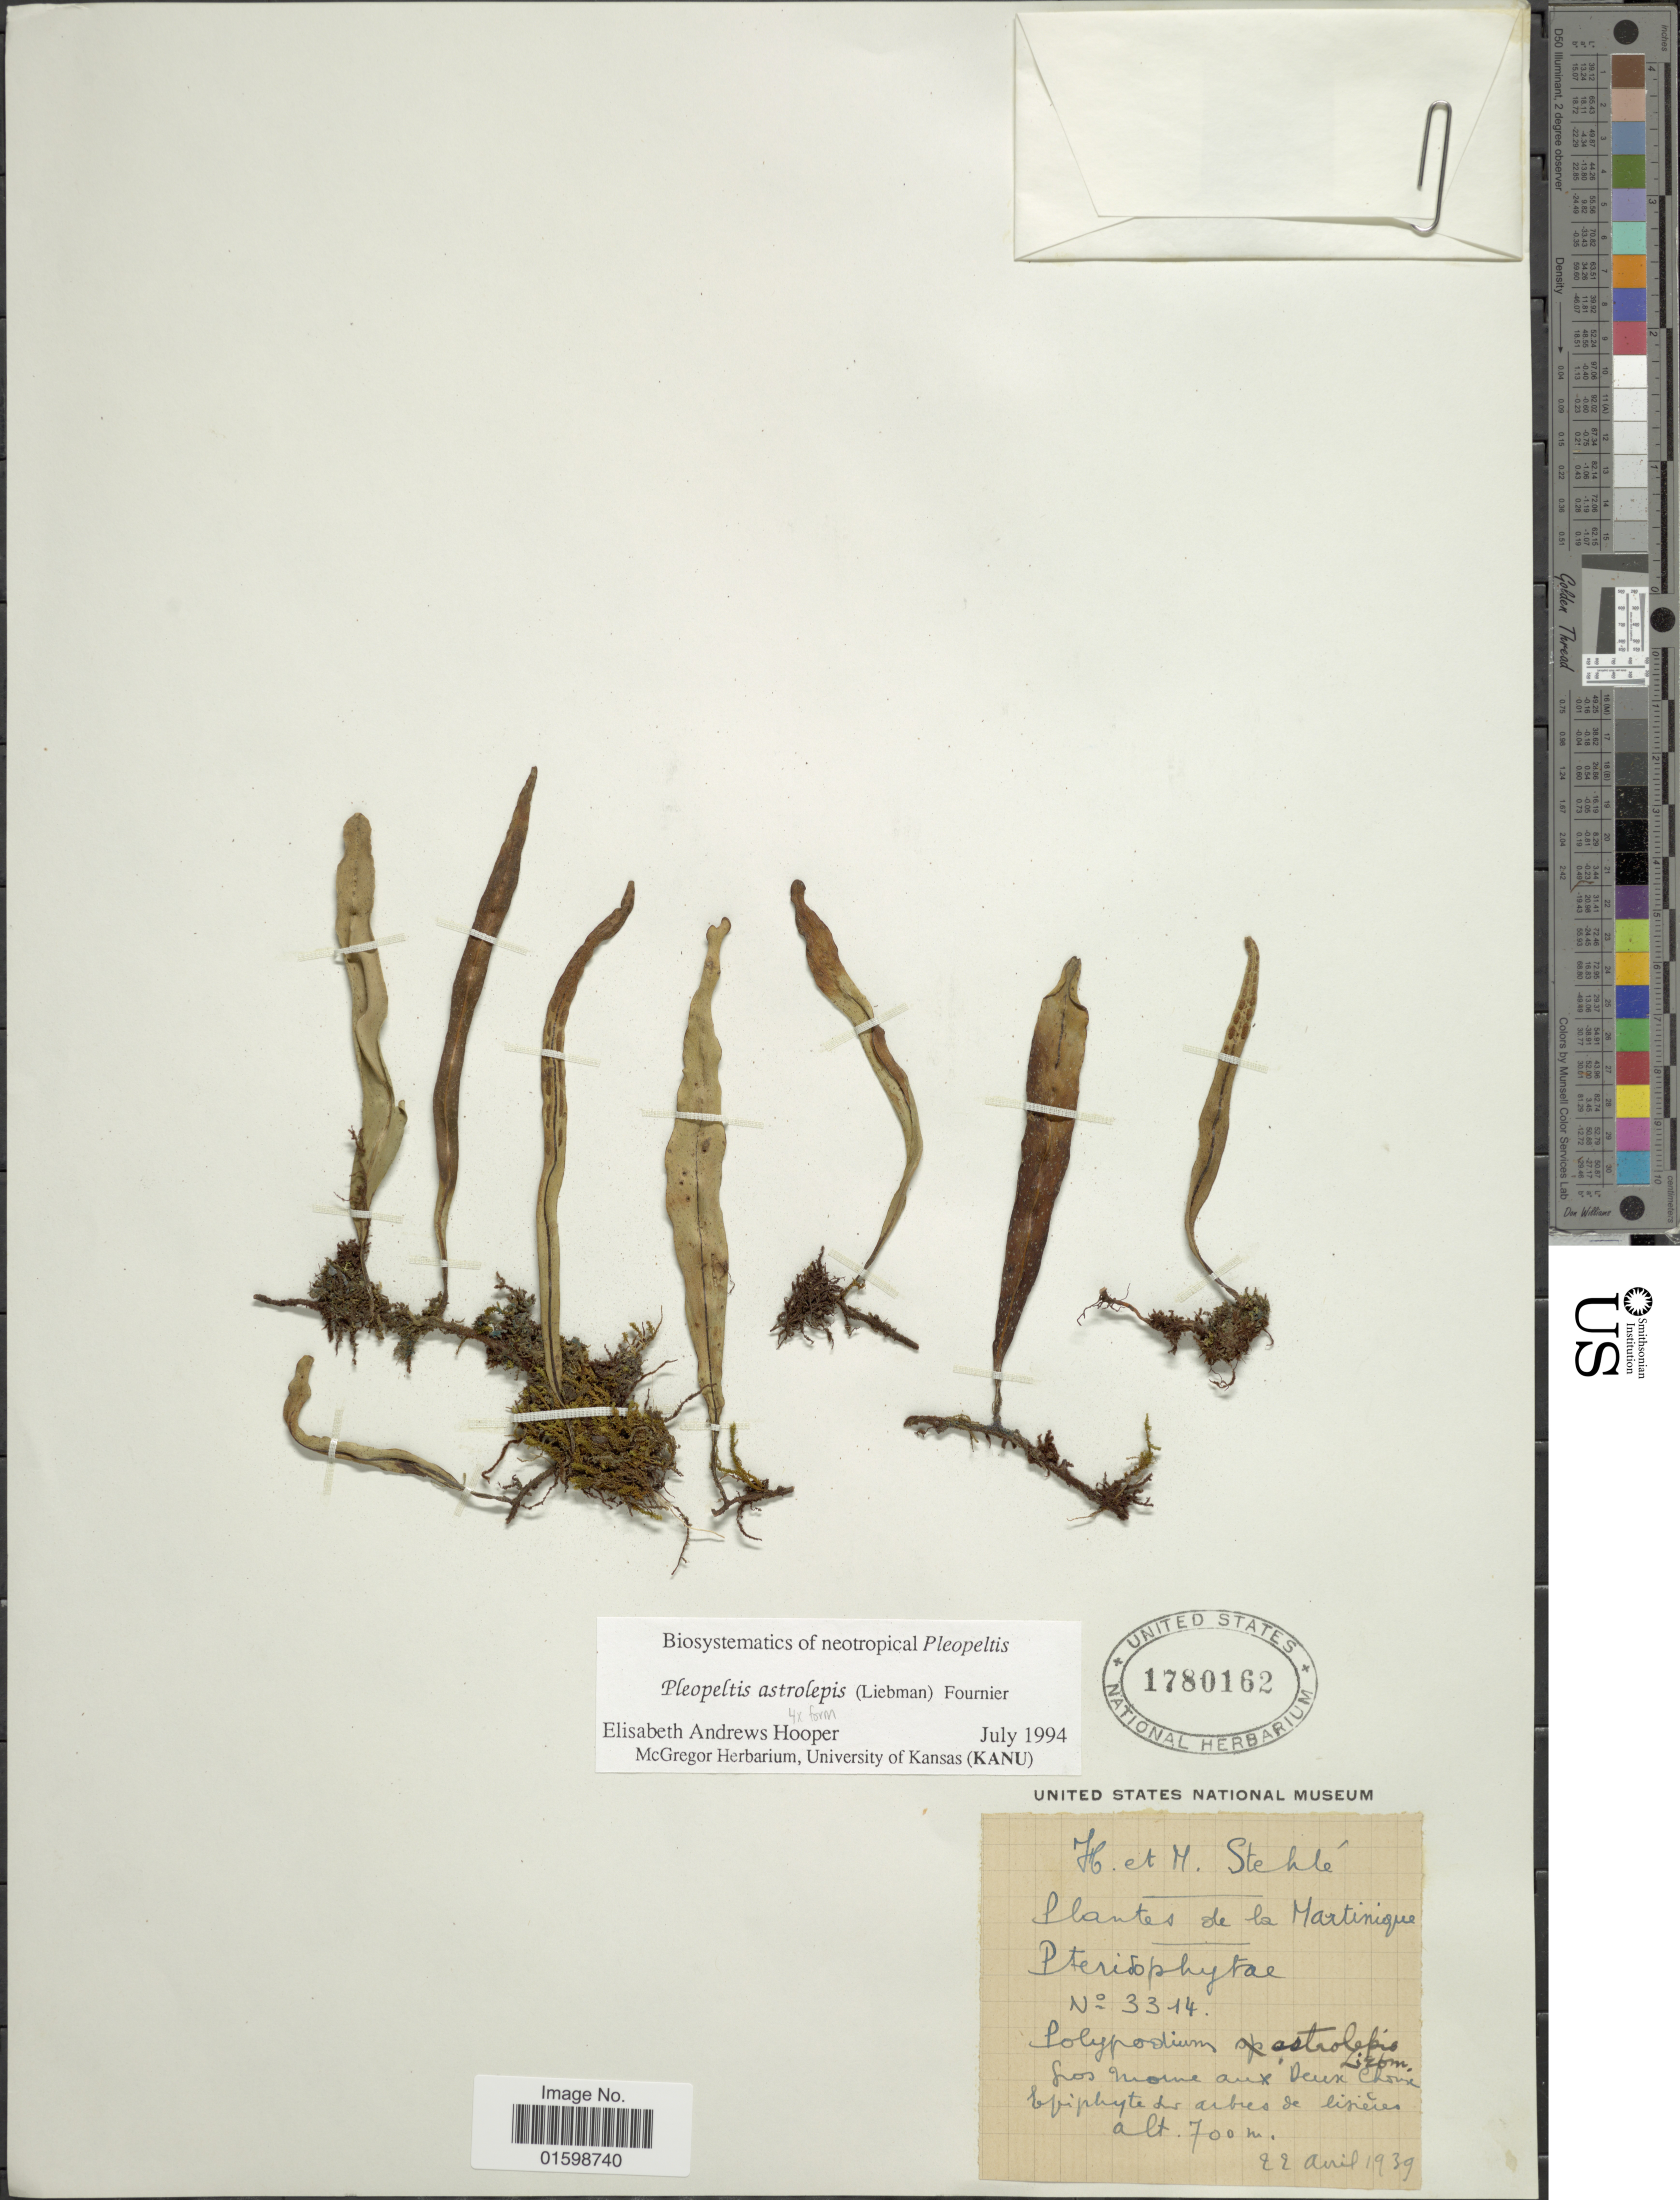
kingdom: Plantae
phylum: Tracheophyta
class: Polypodiopsida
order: Polypodiales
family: Polypodiaceae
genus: Pleopeltis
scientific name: Pleopeltis astrolepis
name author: (Liebm.) E. Fourn.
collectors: H. Stehlé & M. Stehlé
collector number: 3314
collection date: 1939-04-22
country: Martinique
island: Martinique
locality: Los morne aux Deux Chouse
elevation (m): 700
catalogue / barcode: US 1780162